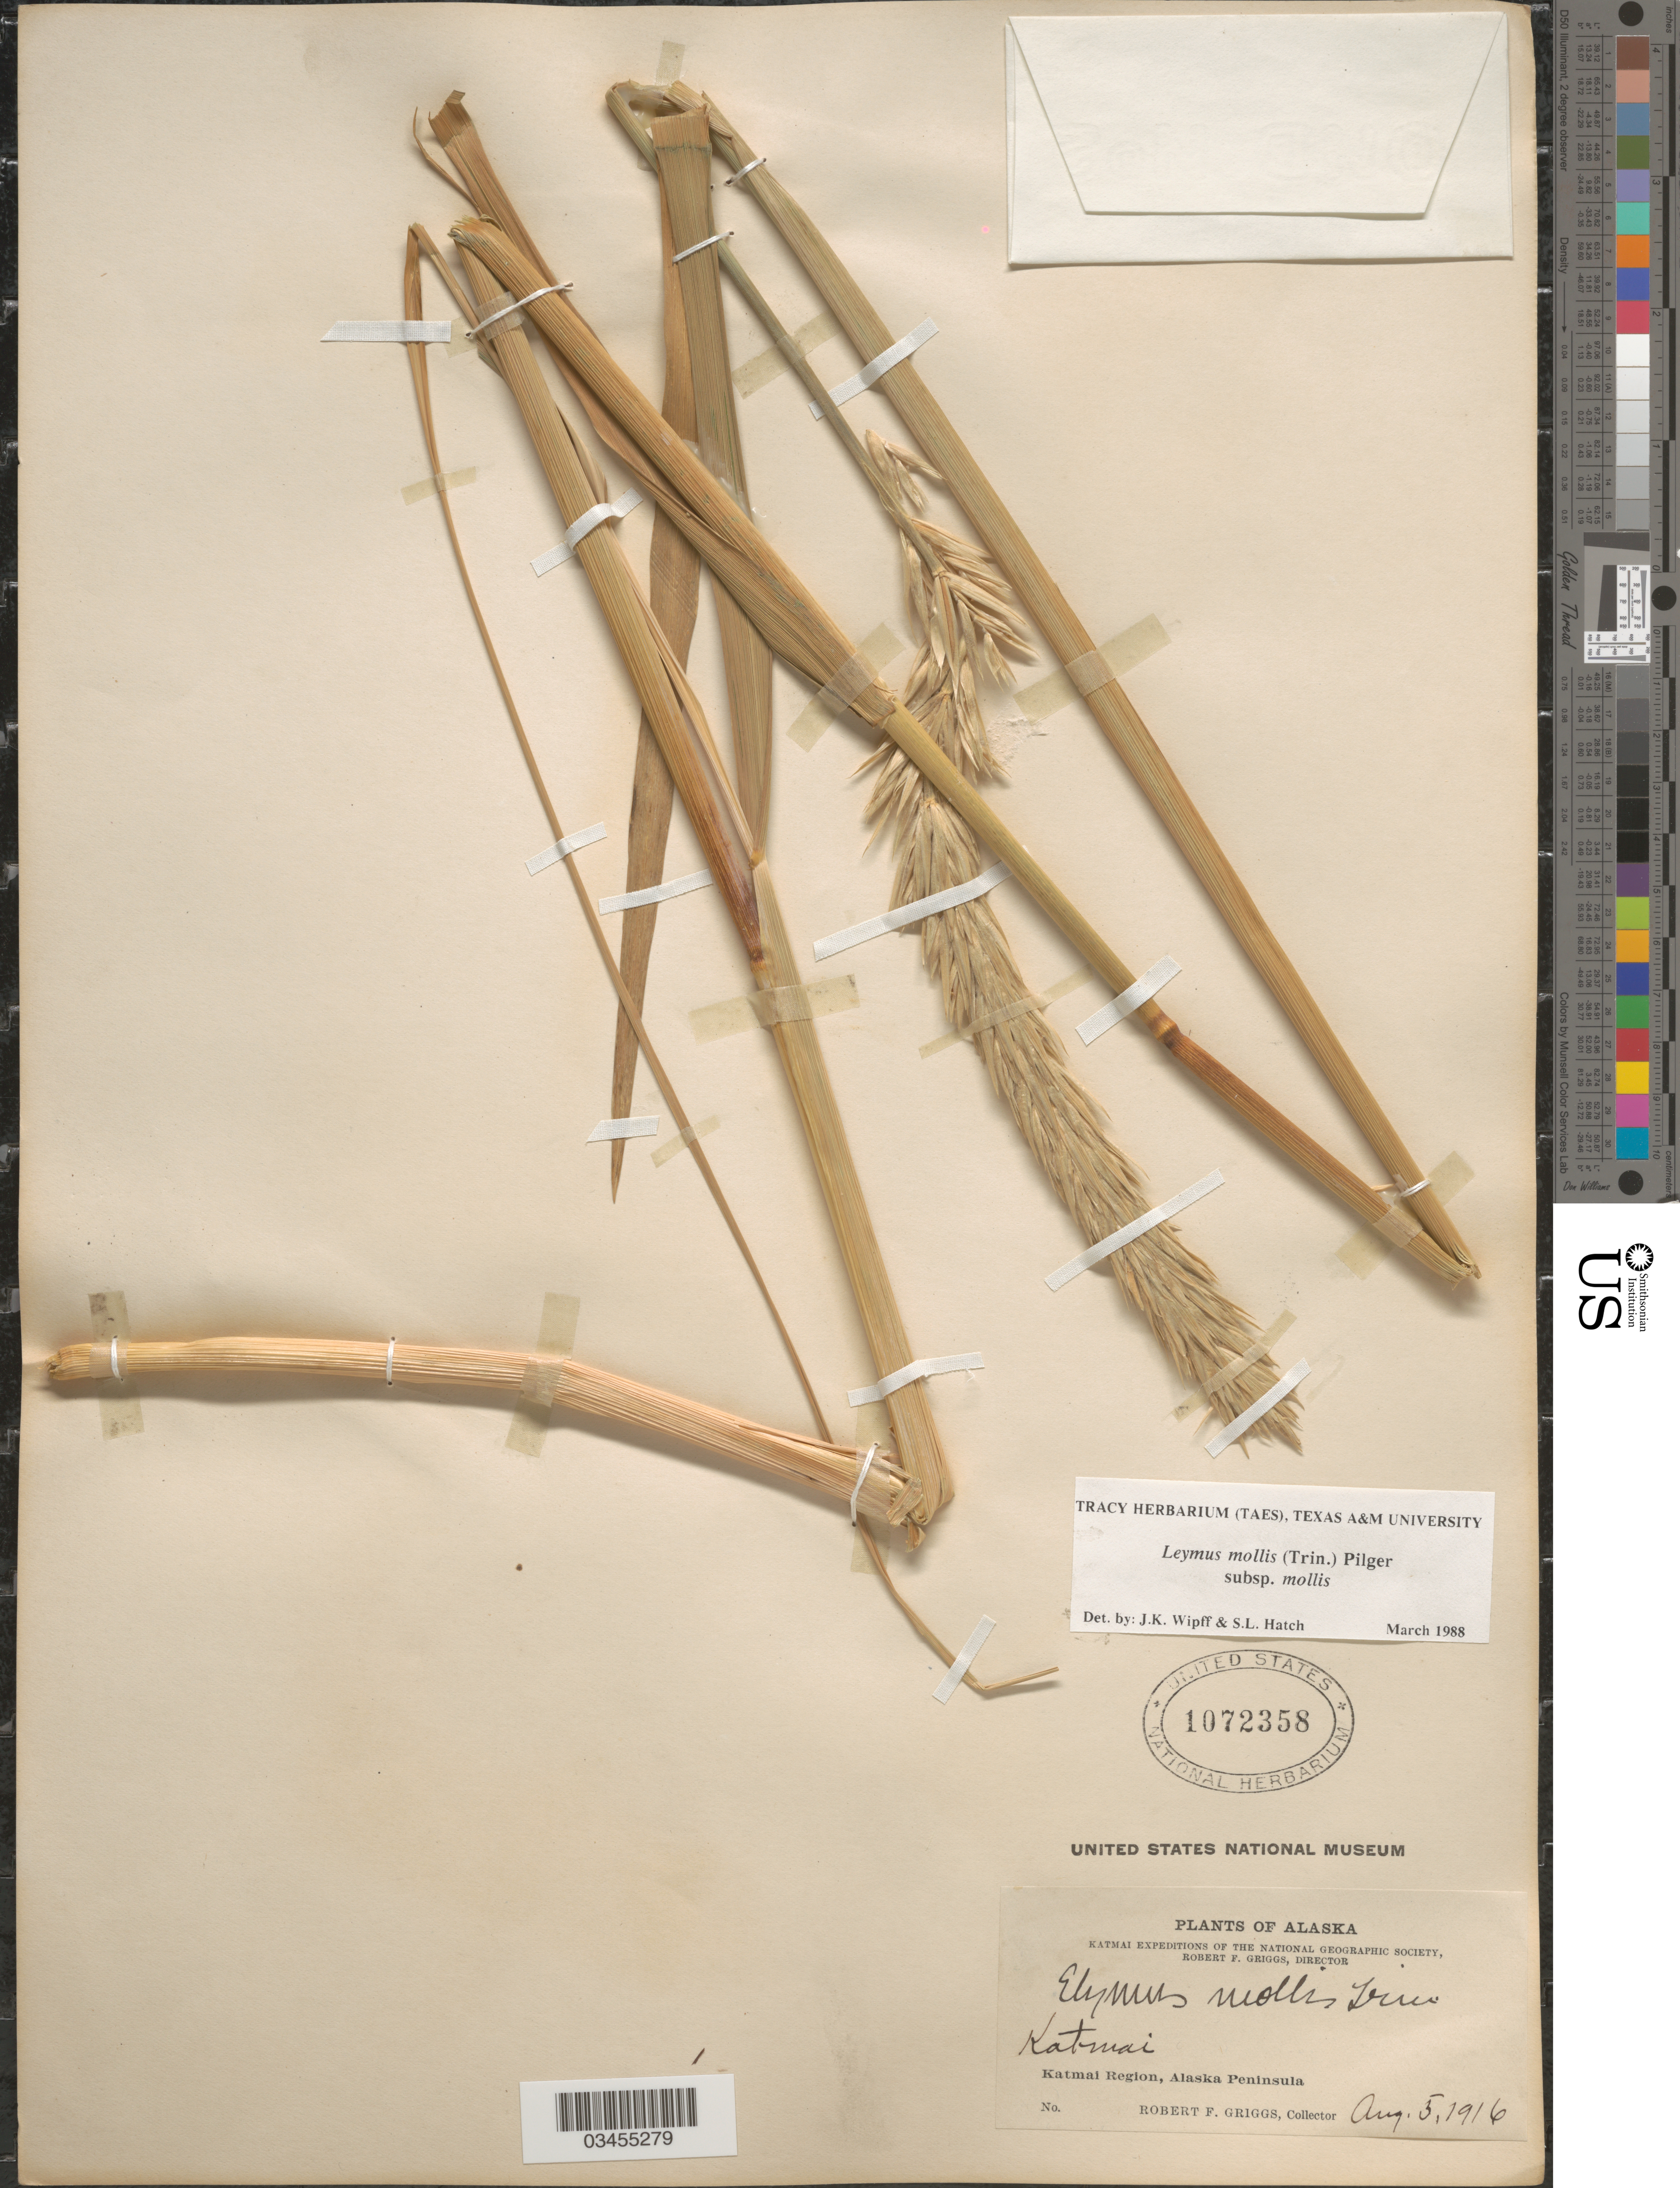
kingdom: Plantae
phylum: Tracheophyta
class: Liliopsida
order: Poales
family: Poaceae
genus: Leymus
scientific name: Leymus mollis subsp. mollis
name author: (Trin.) Pilg.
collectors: R. F. Griggs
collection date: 1916-08-05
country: United States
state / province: Alaska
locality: Katmai Expeditions of the National Geographic Society. Katmai. Katmai Region, Alaska Peninsula.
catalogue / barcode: US 1072358